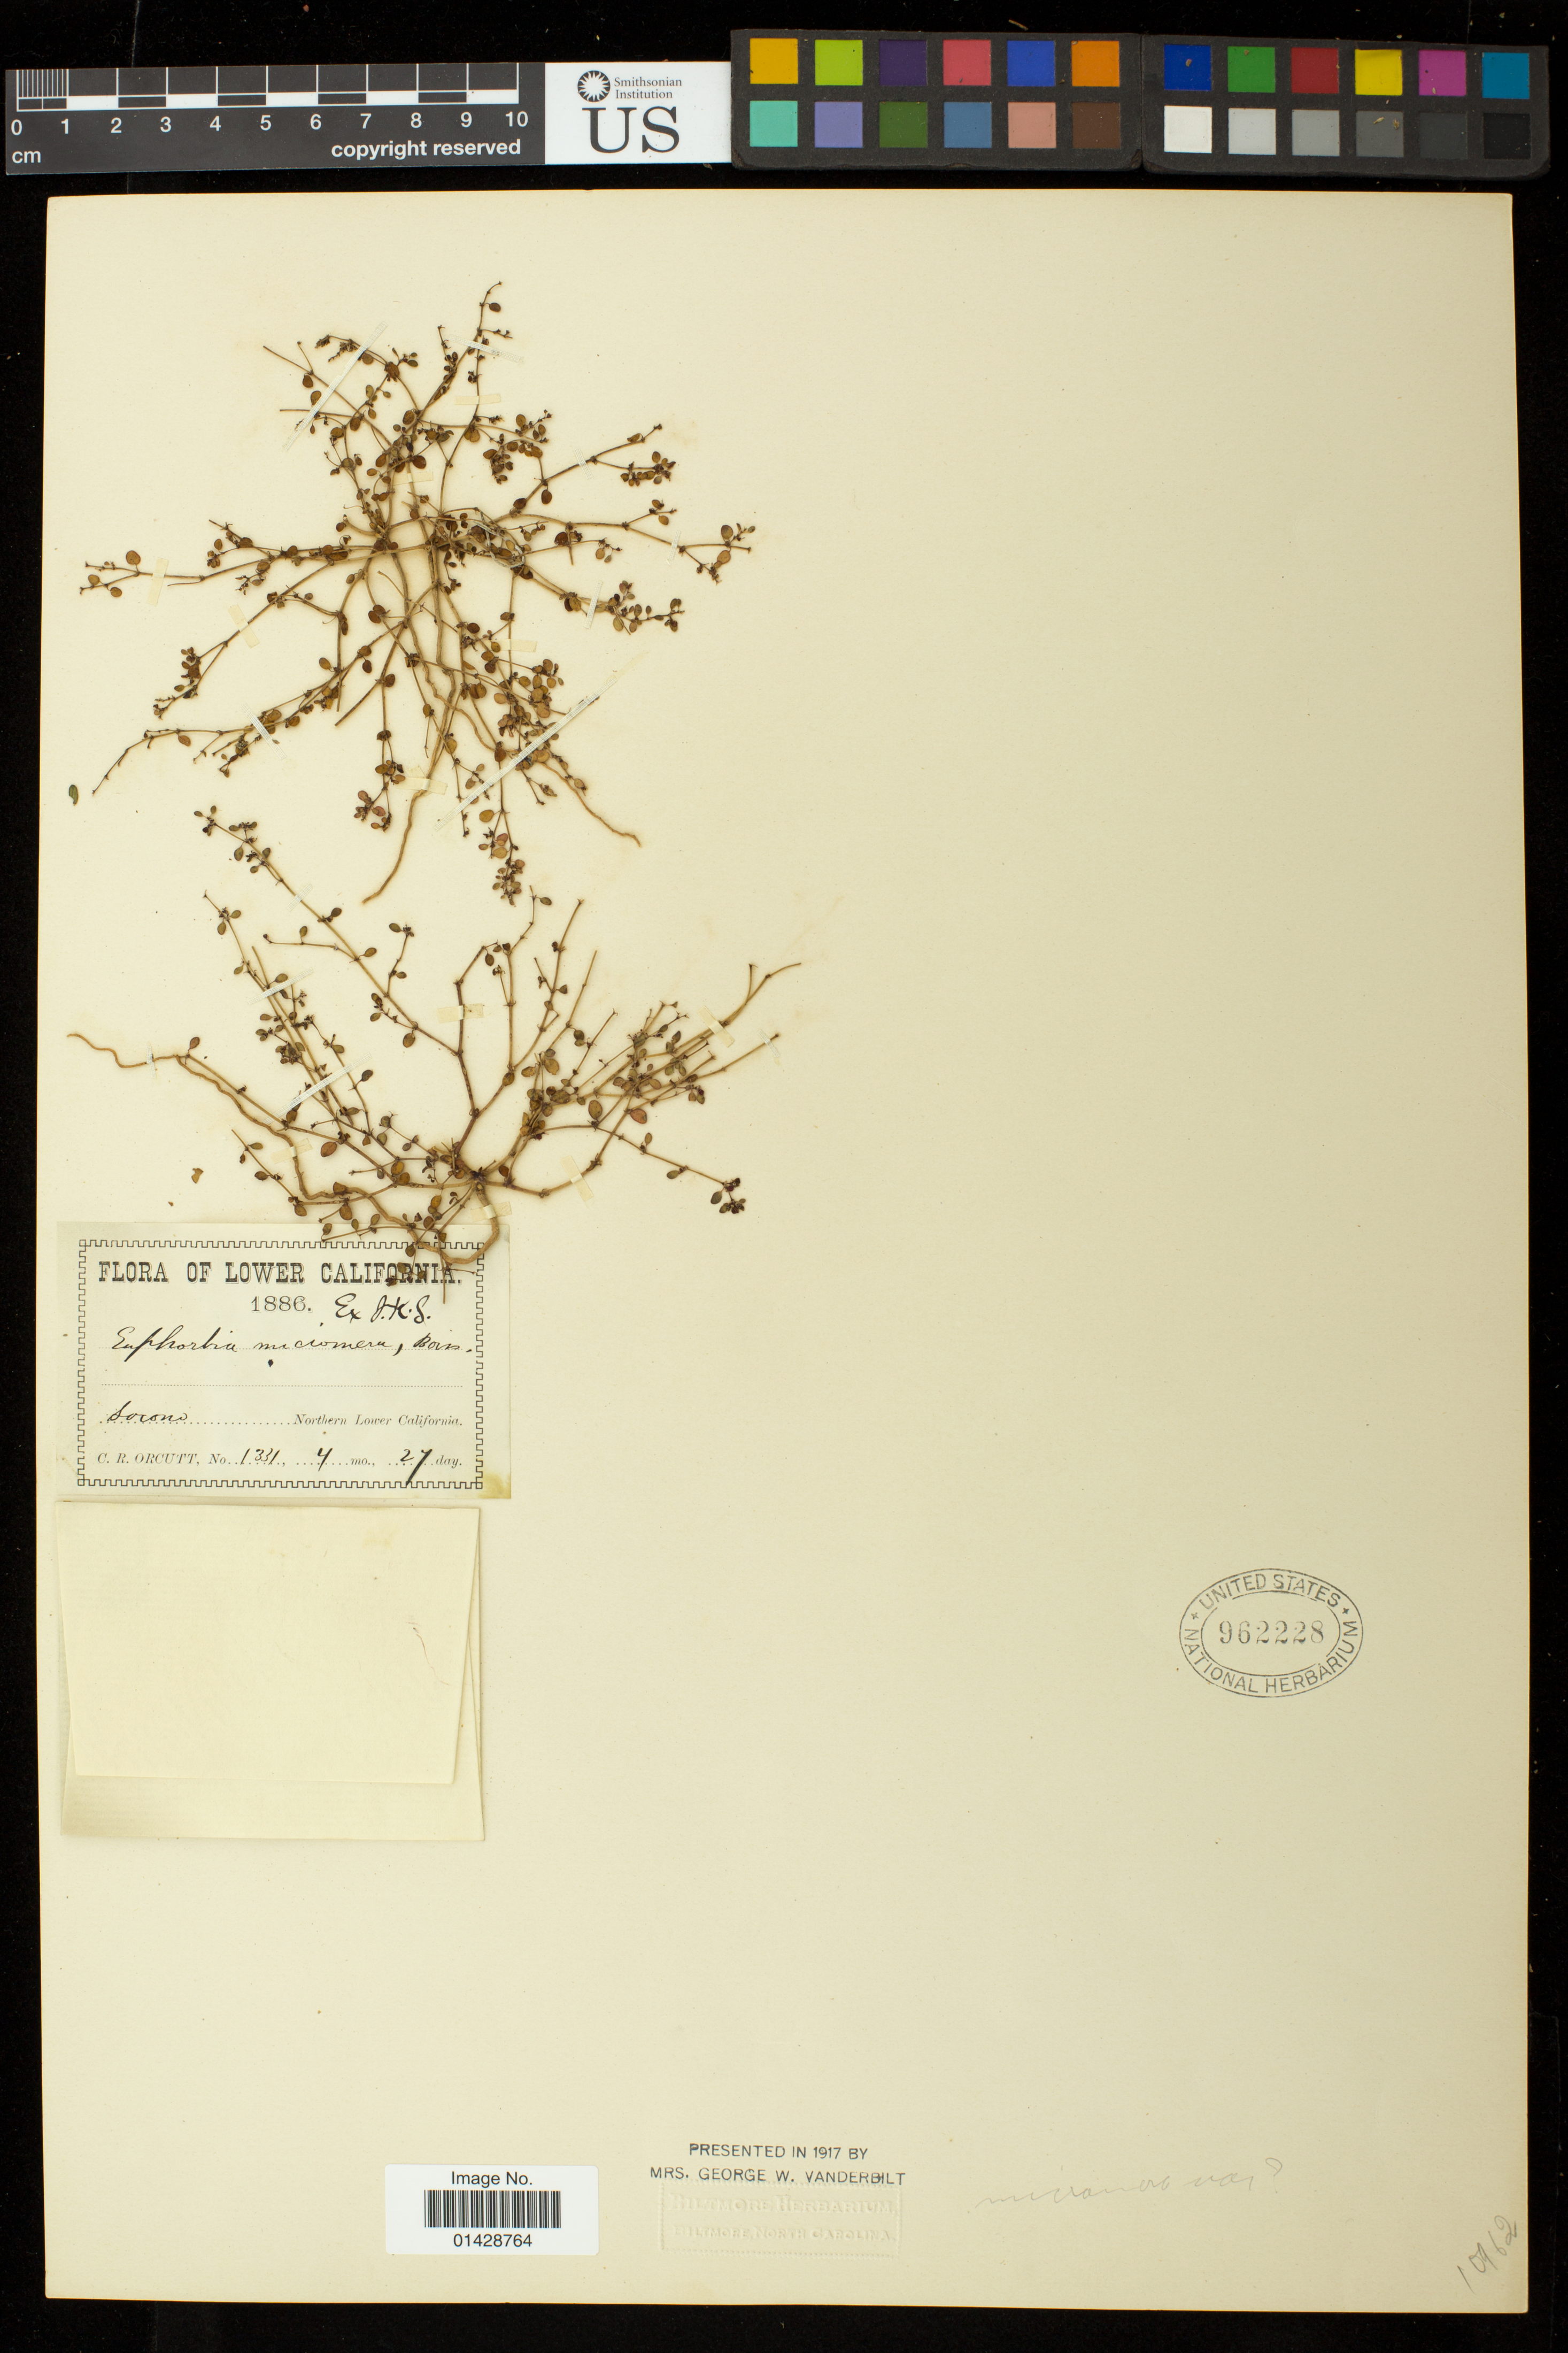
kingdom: Plantae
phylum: Tracheophyta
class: Magnoliopsida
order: Malpighiales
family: Euphorbiaceae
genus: Euphorbia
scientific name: Euphorbia micromera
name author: Boiss.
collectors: C. R. Orcutt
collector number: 1331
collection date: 1886-04-27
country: Mexico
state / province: Baja California Norte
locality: Socorro, Northern Lower California.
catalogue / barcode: US 962228